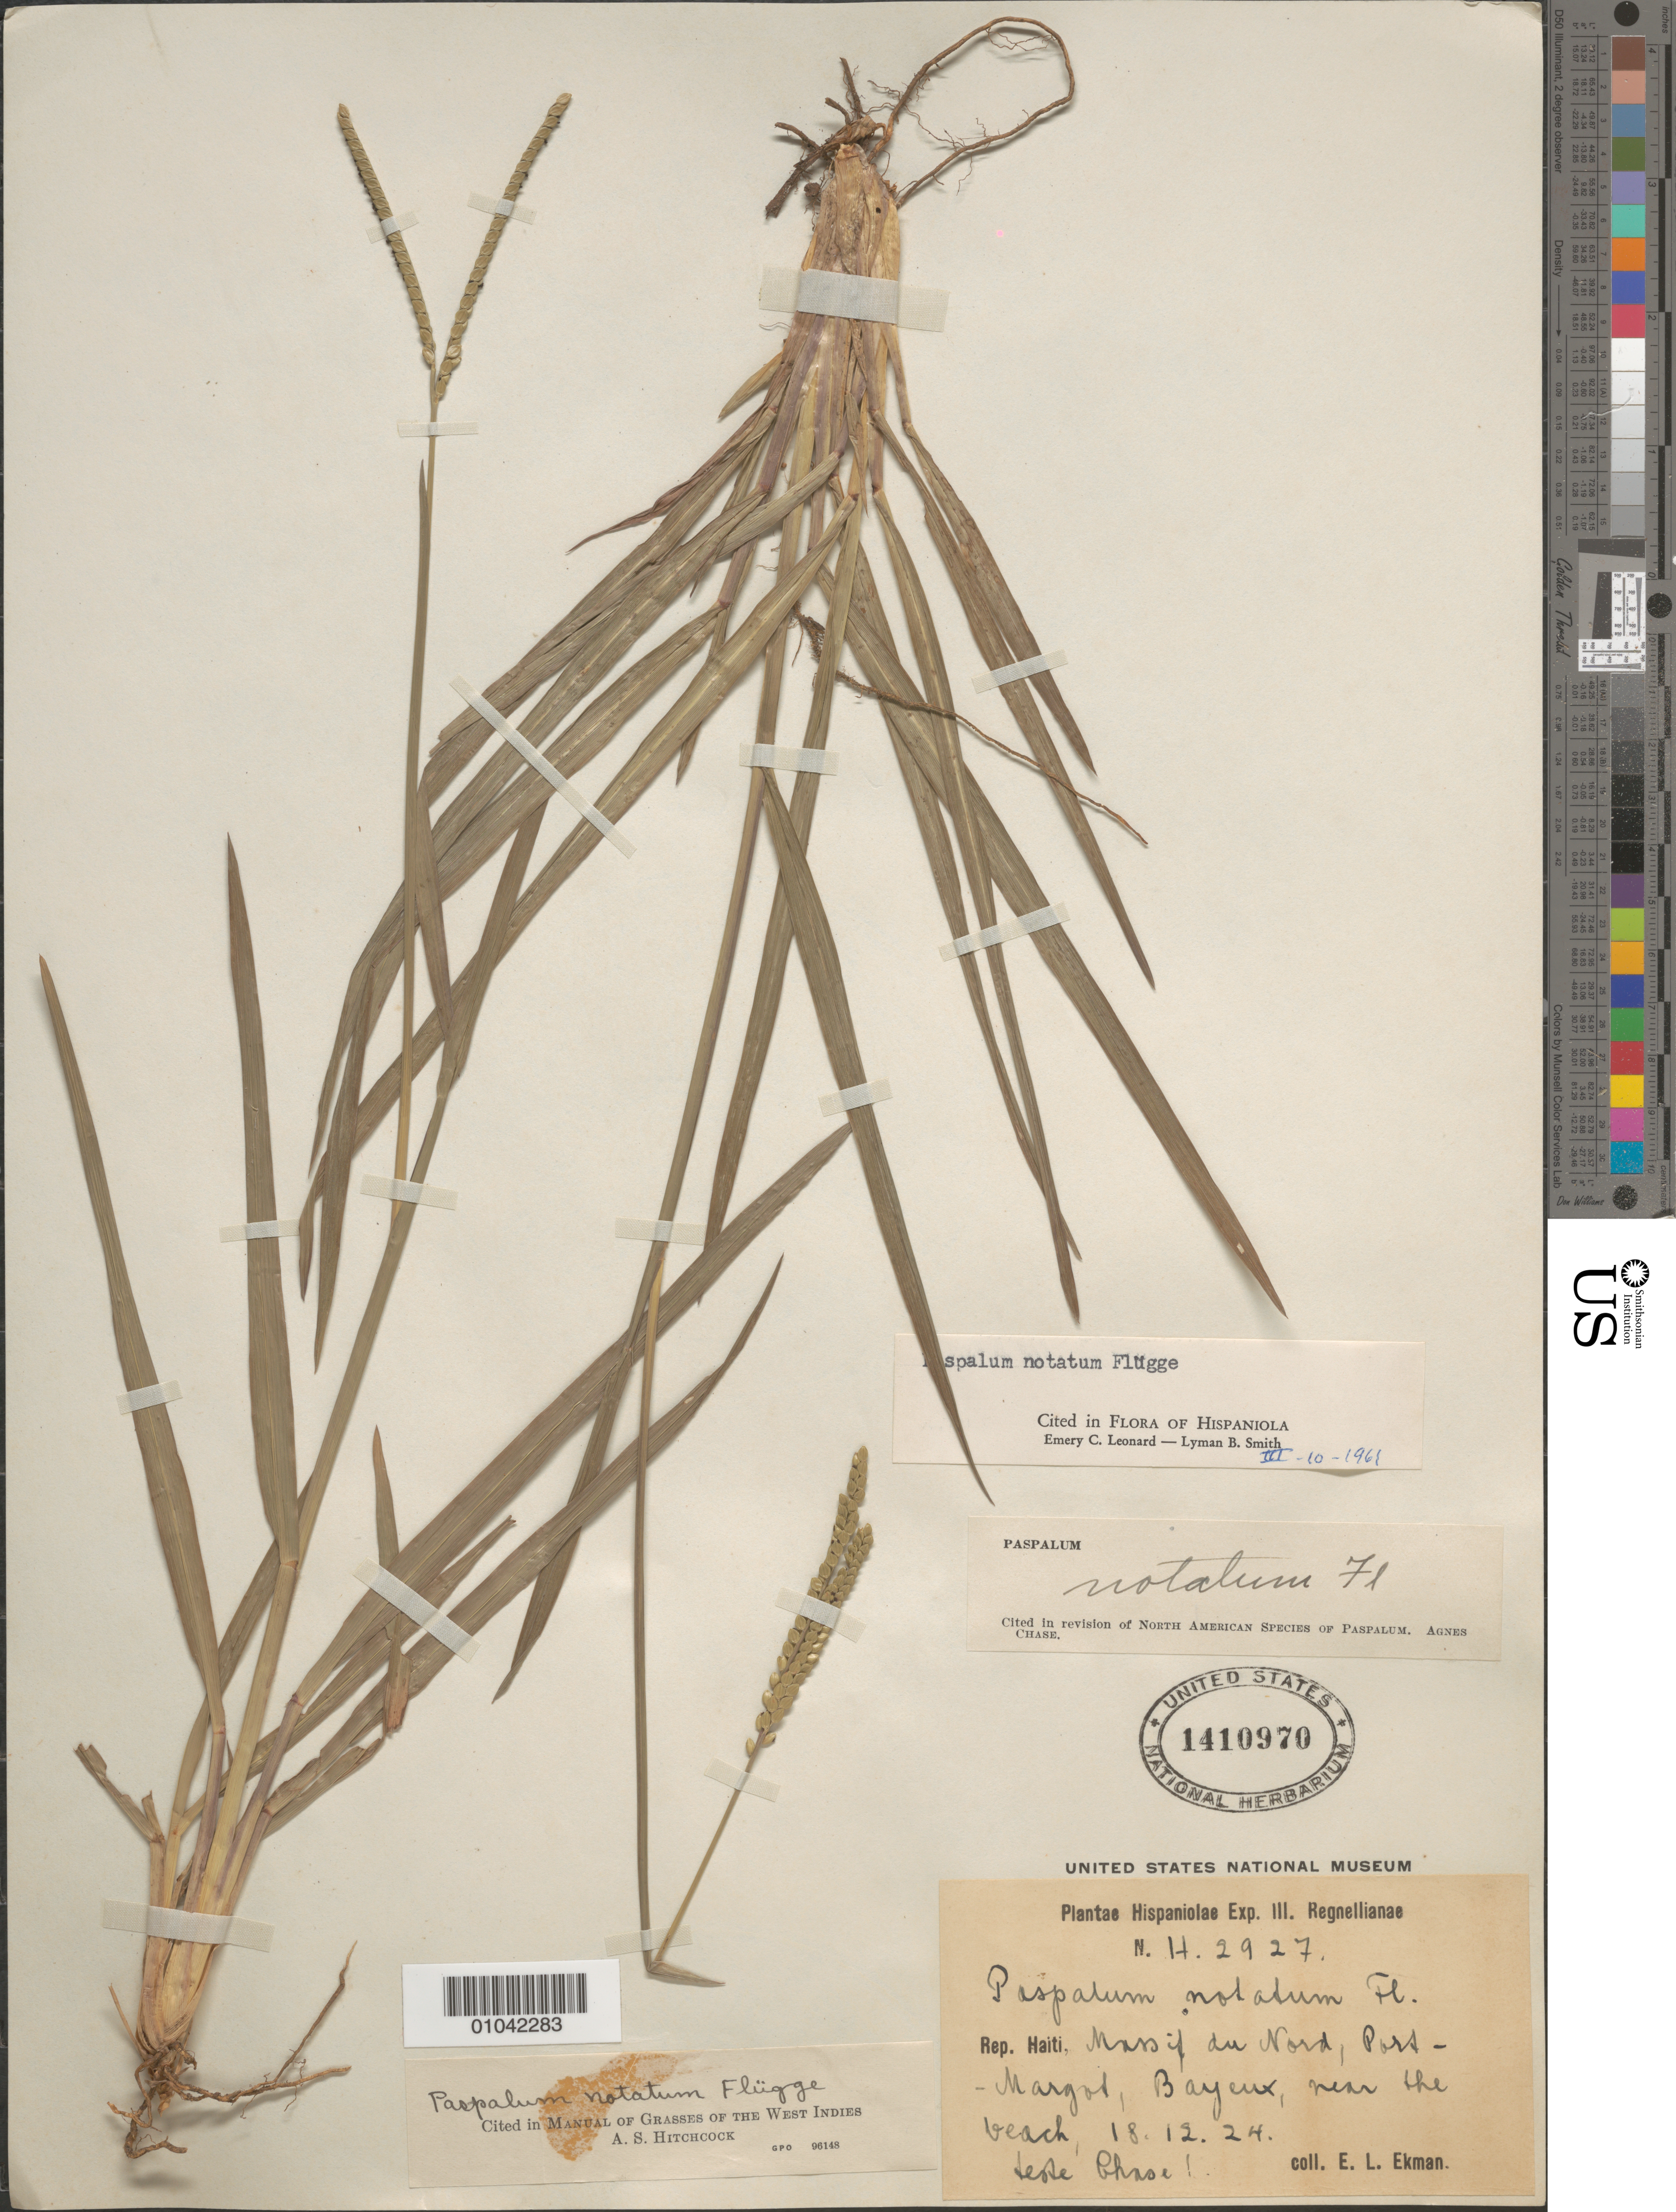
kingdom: Plantae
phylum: Tracheophyta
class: Liliopsida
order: Poales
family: Poaceae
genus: Paspalum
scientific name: Paspalum notatum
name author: Flüggé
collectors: E. L. Ekman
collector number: H 2927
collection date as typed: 18 Dec 1924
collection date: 1924-12-18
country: Haiti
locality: Massif du Nord, Port-Margol, Bayeux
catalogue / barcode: US 1410970